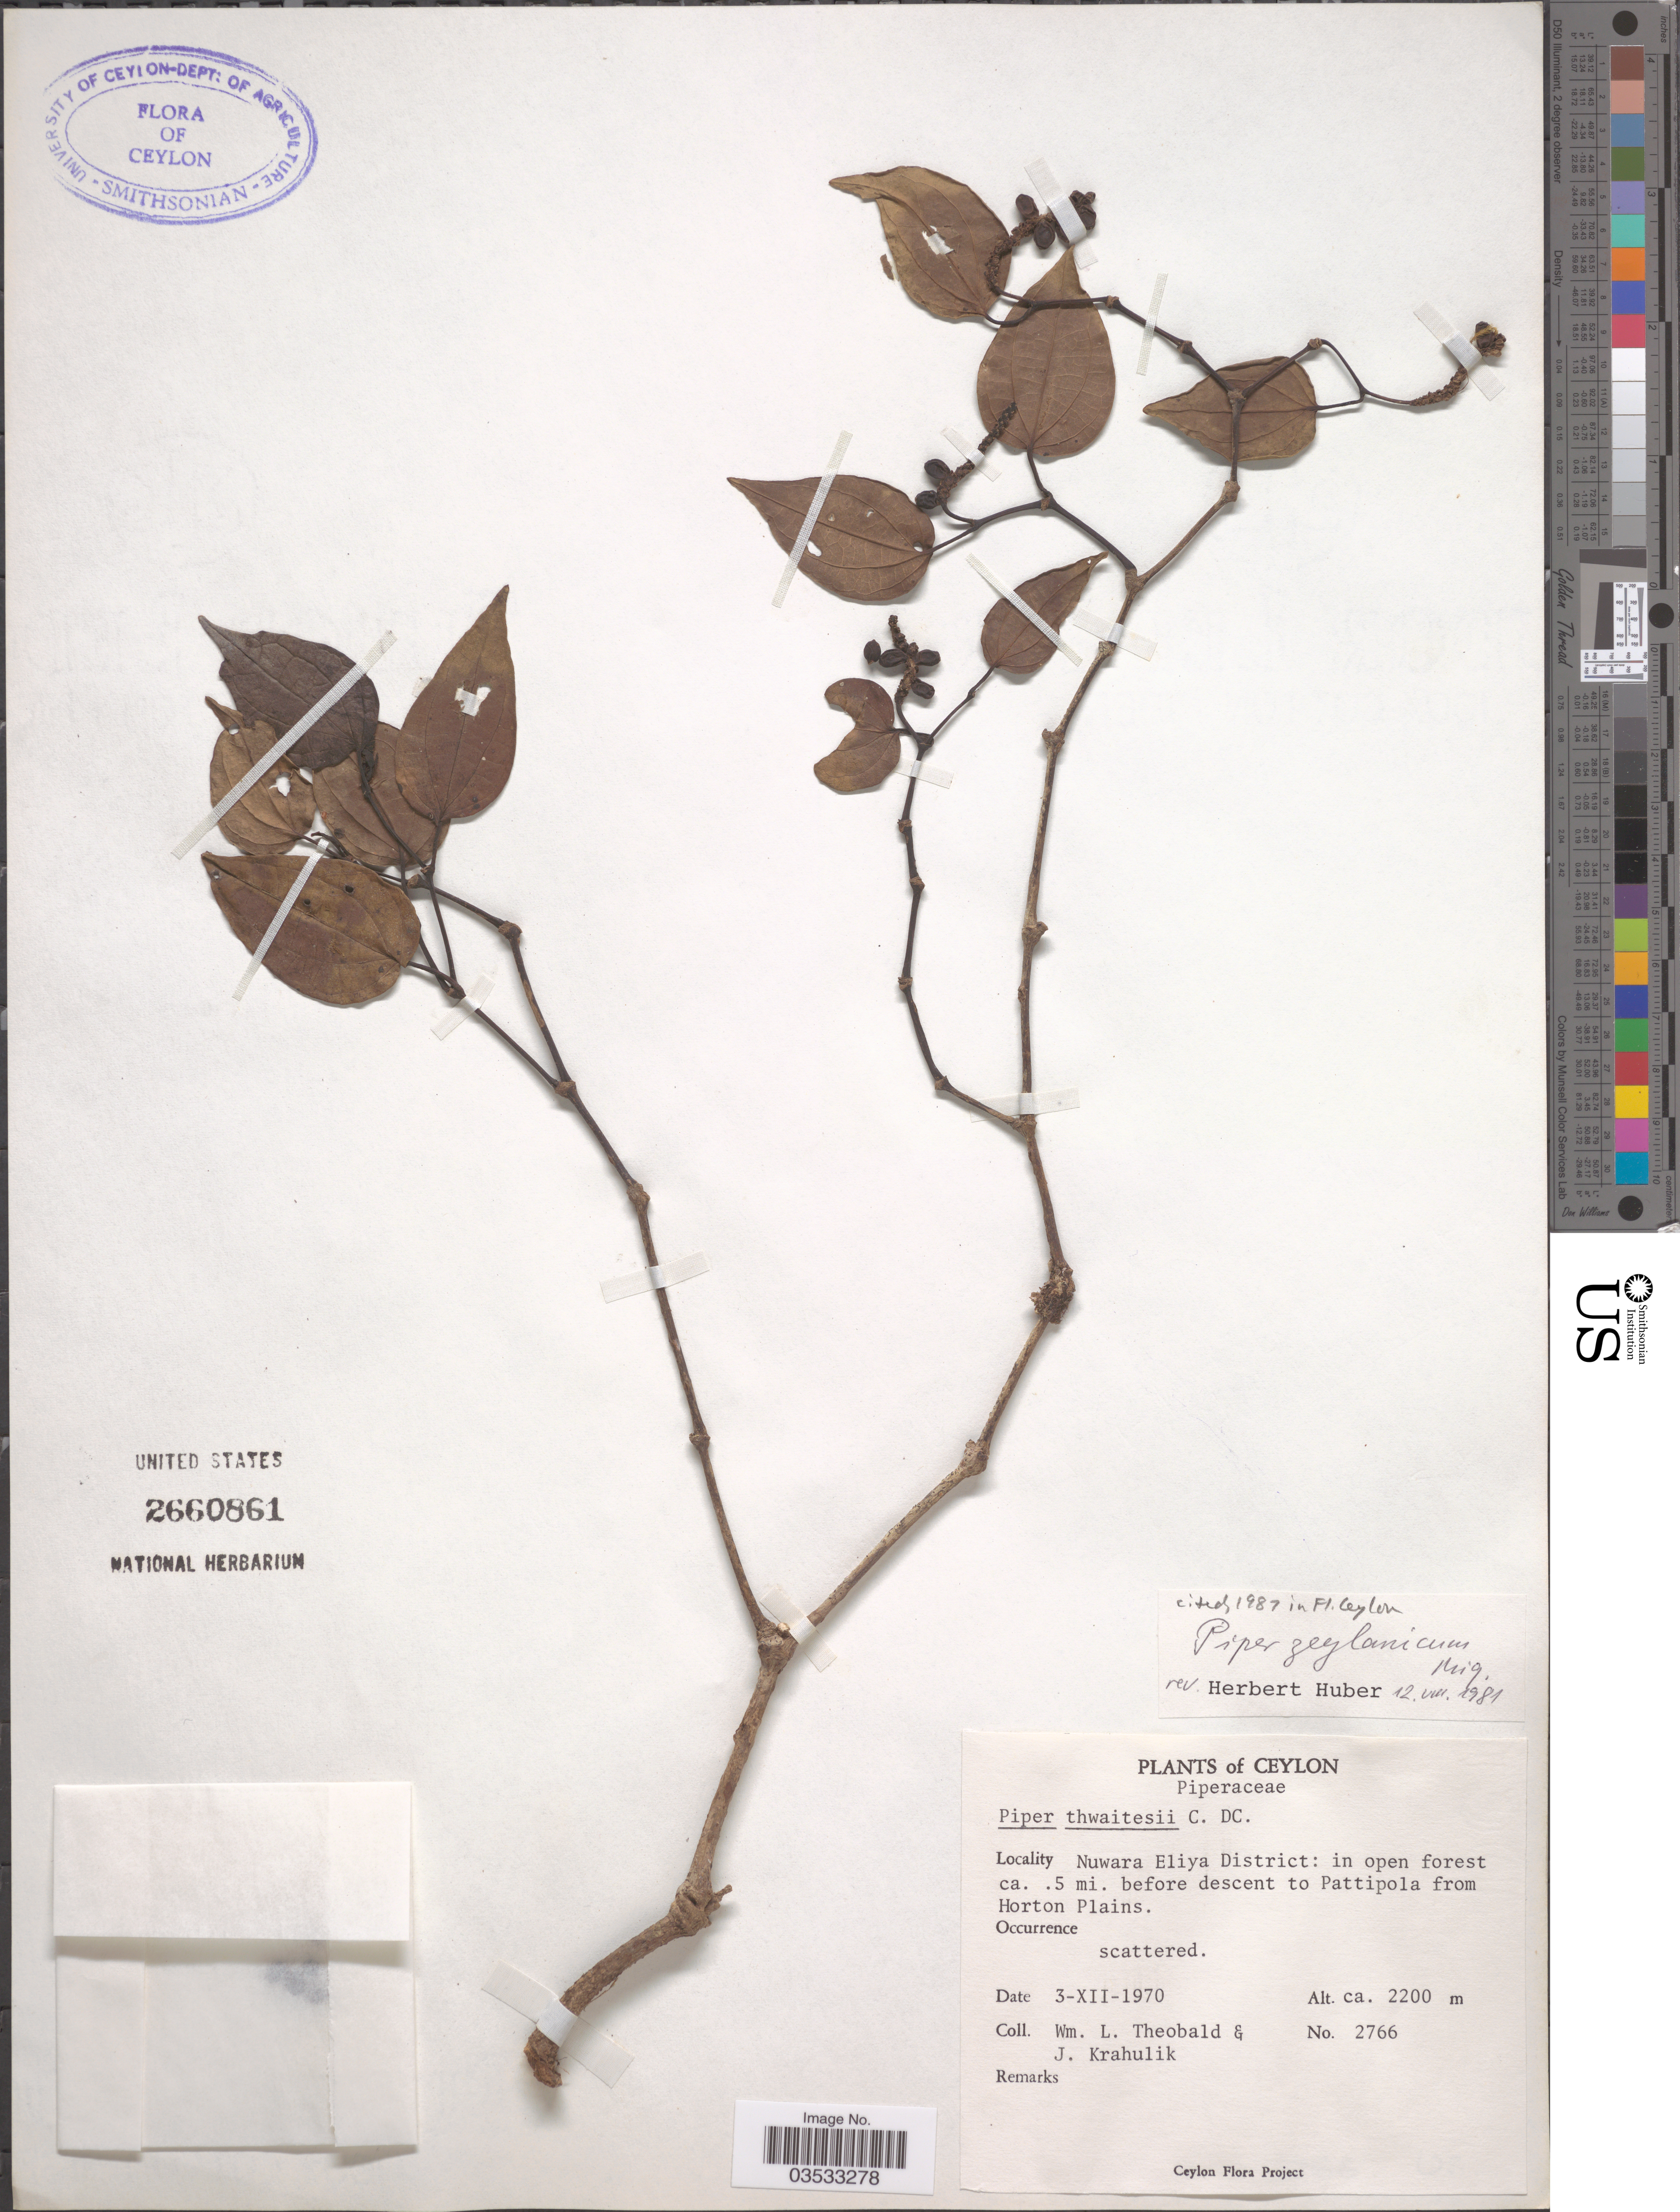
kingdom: Plantae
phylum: Tracheophyta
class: Magnoliopsida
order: Piperales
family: Piperaceae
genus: Piper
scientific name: Piper zeylanicum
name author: Miq.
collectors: W. L. Theobald & J. Krahulik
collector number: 2766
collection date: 1970-12-03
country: Sri Lanka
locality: Ceylon. Nuwara Eliya District: in open forest ca. 5 mi. before descent to Pattipola from Horton Plains.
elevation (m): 2200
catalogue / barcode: US 2660861